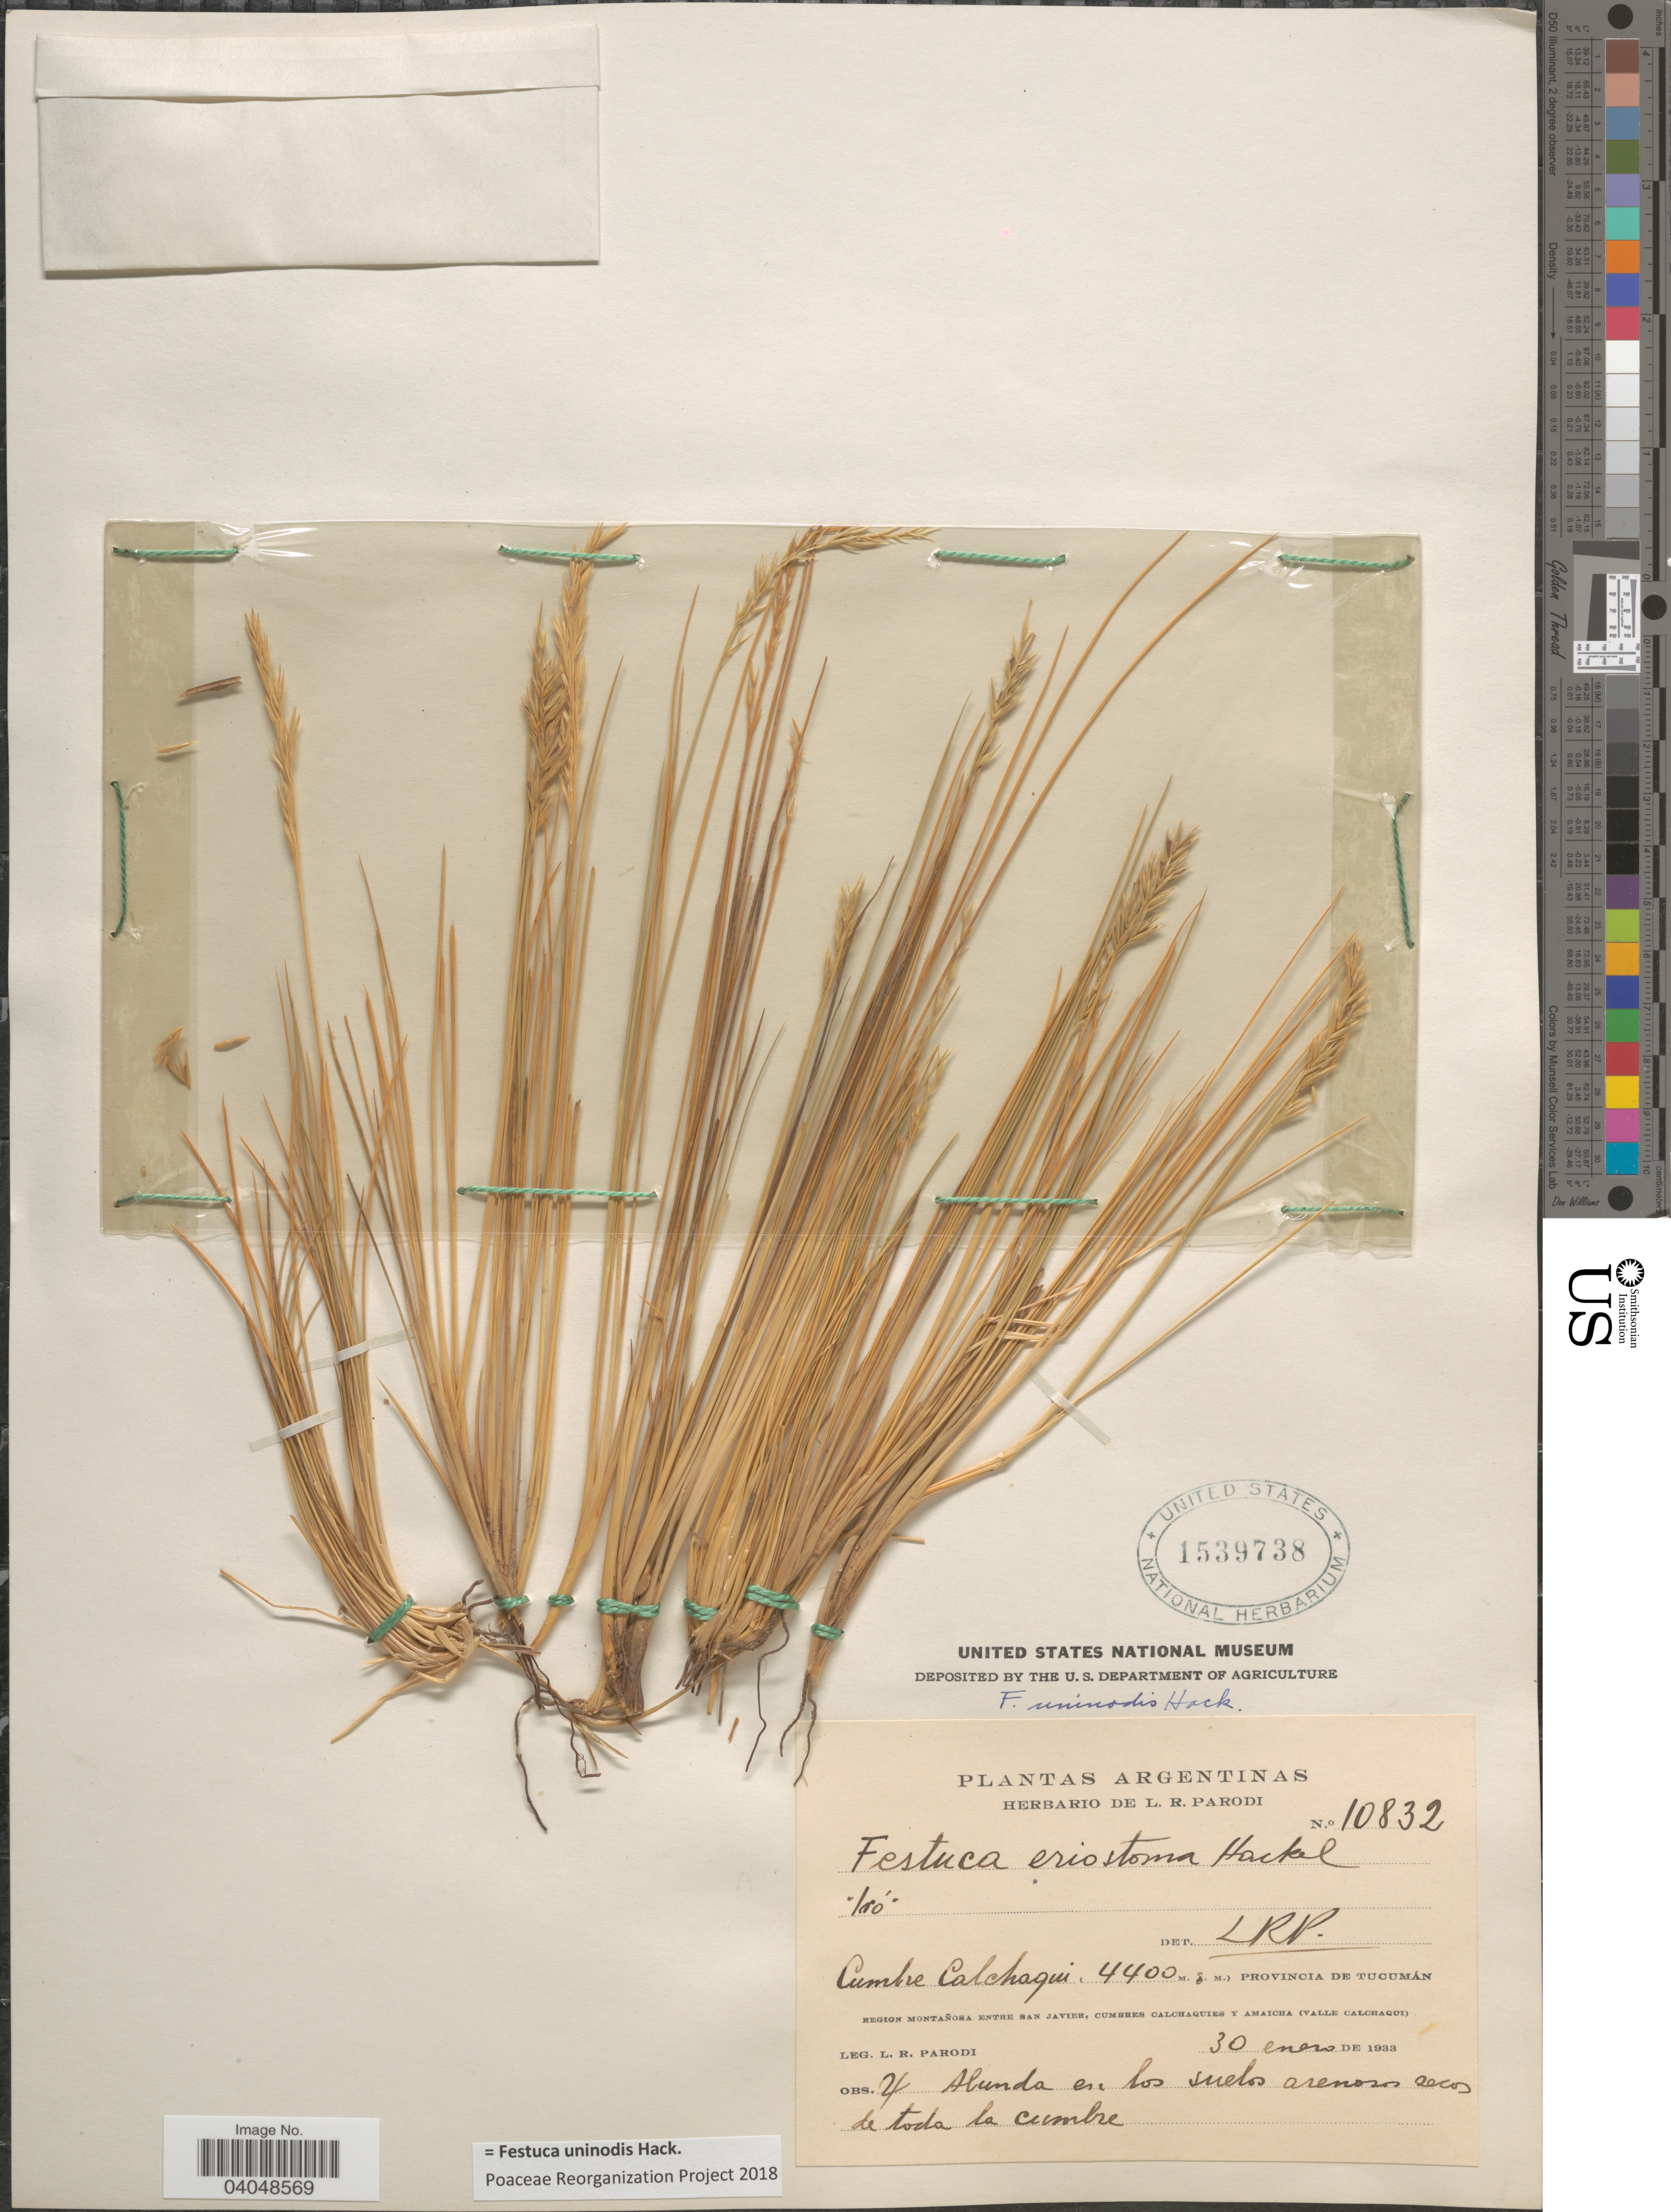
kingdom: Plantae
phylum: Tracheophyta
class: Liliopsida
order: Poales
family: Poaceae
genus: Festuca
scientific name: Festuca uninodis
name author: Hack.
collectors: L. R. Parodi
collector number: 10832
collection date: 1933-01-30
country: Argentina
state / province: Tucuman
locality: Cumbre Calchaqui. Region Montañosa entre San Javier, cumbres Calchaquies y Amaicha (Valle Calchaqui).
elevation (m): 4400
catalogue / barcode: US 1539738